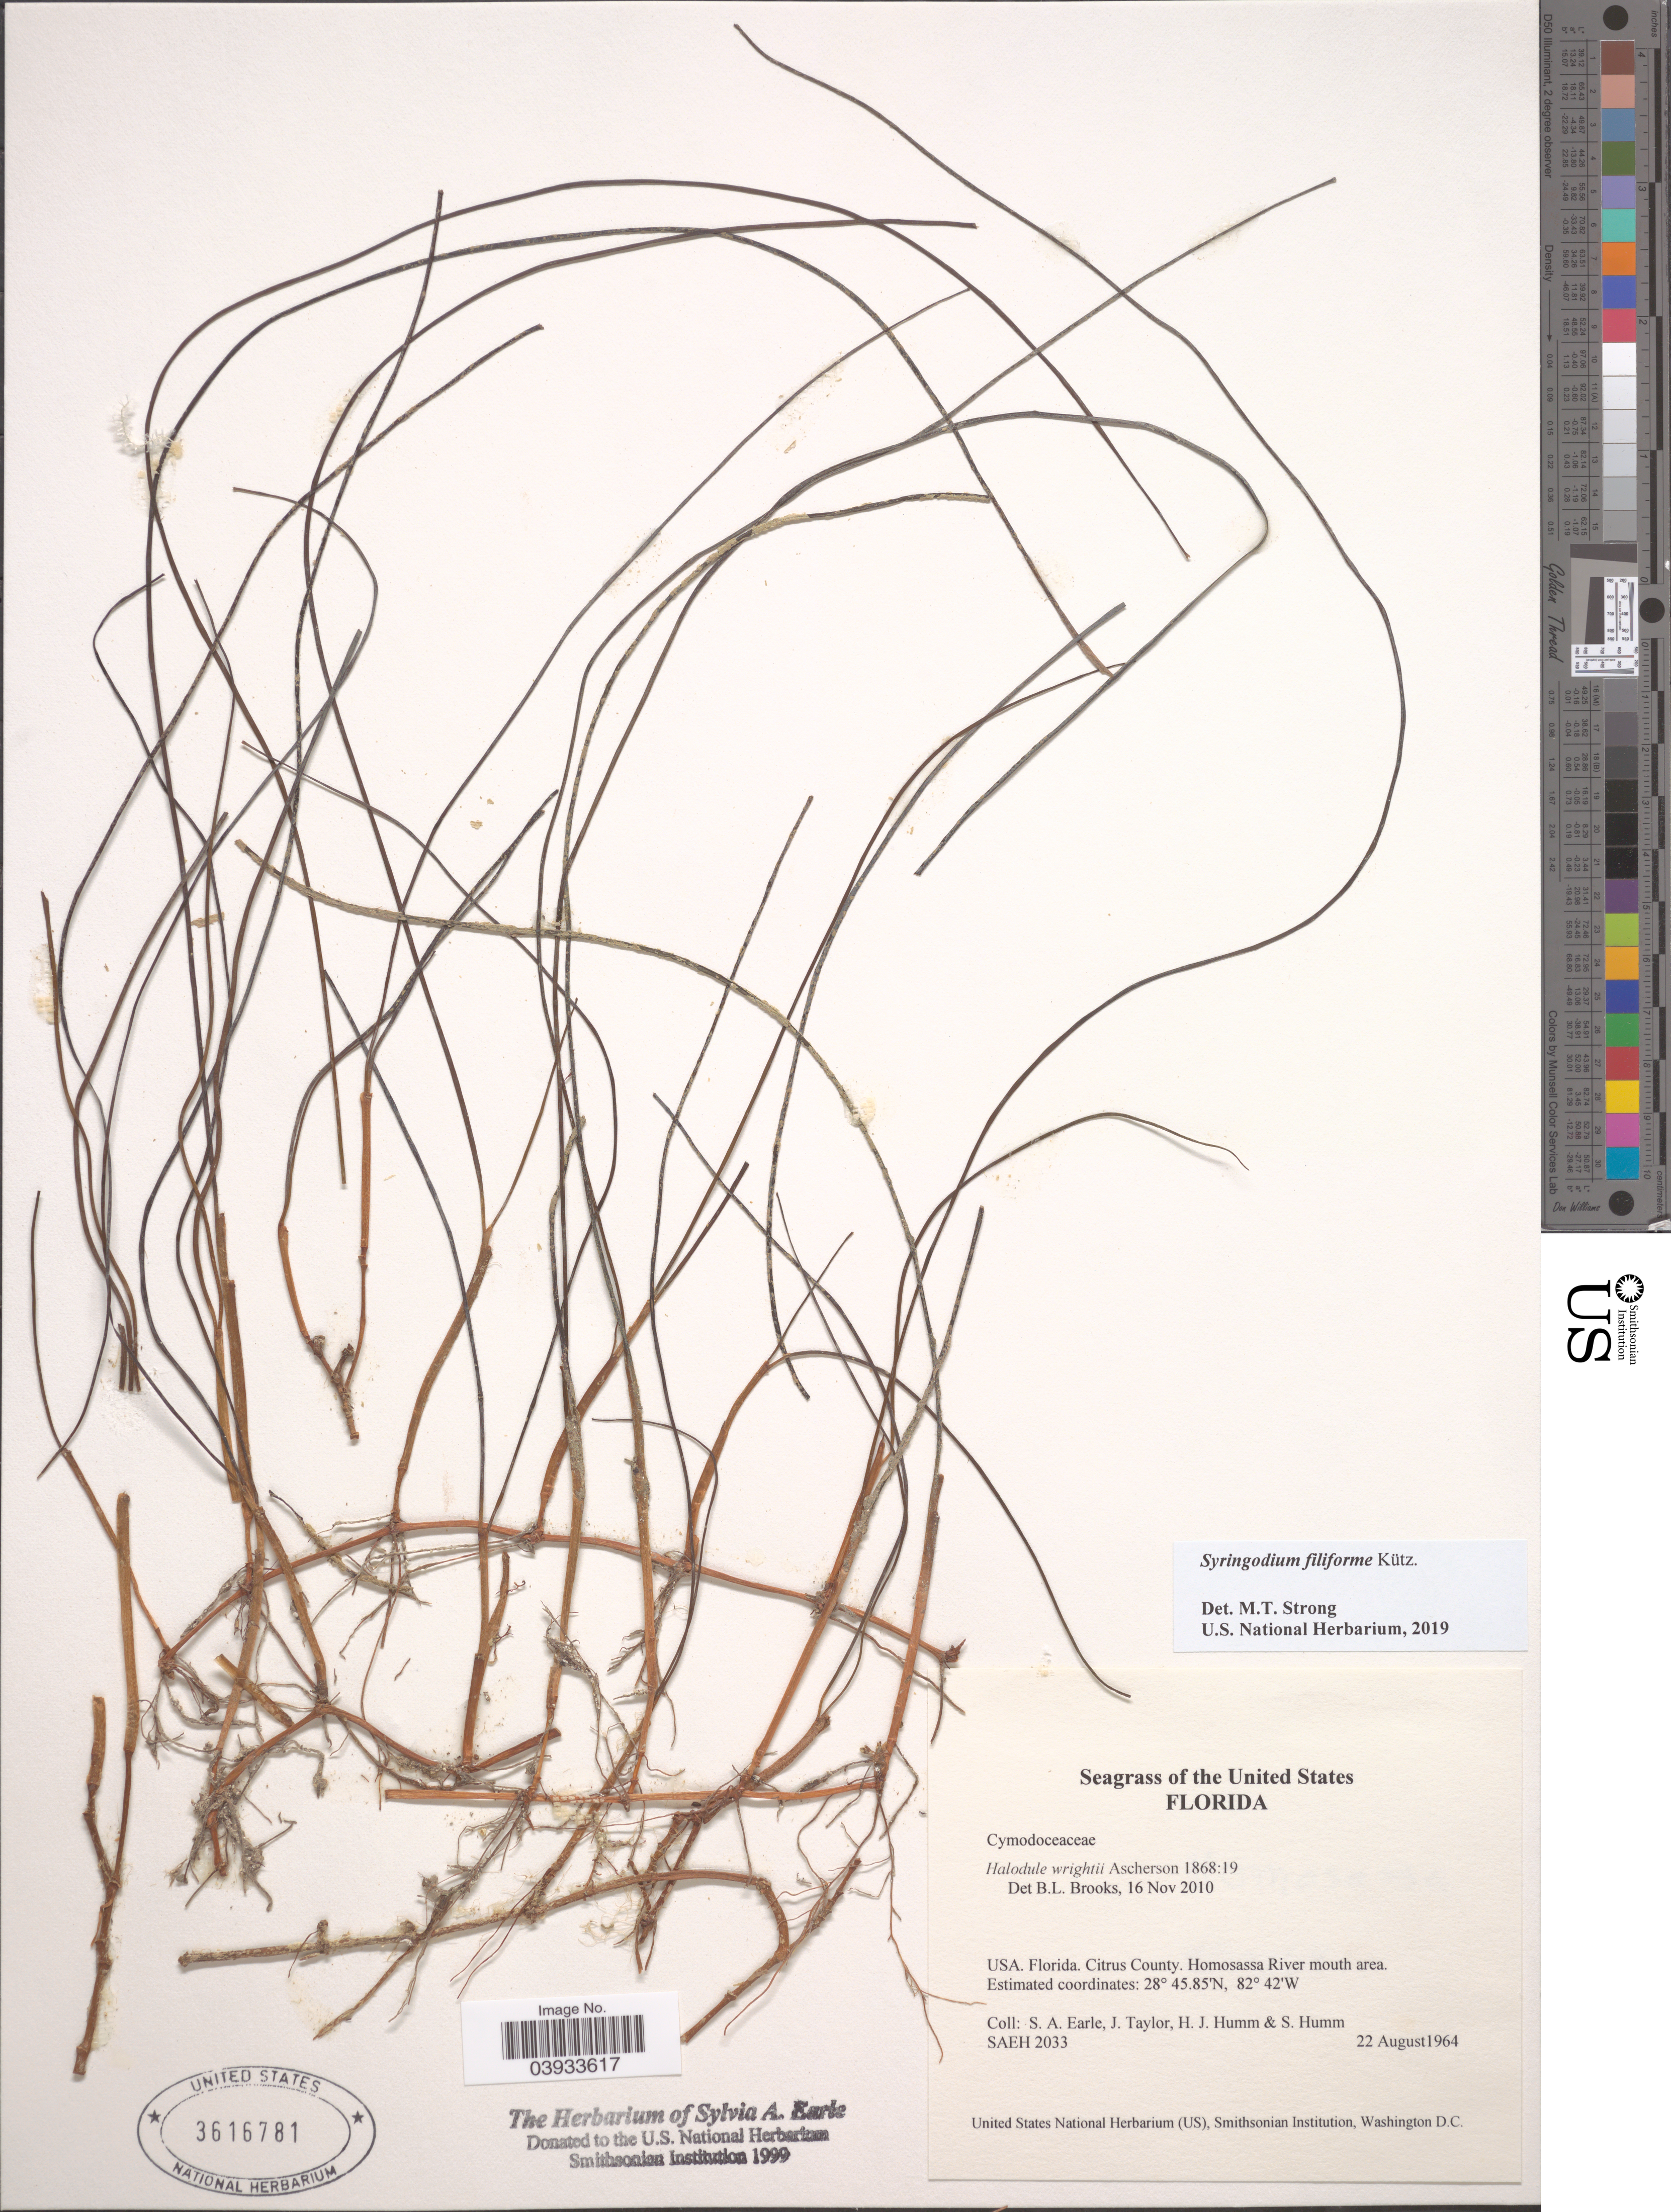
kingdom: Plantae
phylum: Tracheophyta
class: Liliopsida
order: Alismatales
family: Cymodoceaceae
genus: Syringodium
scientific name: Syringodium filiforme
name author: Kütz.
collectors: S. A. Earle, J. Taylor, H. J. Humm & S. Humm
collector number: SAEH2033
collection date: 1964-08-22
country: United States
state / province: Florida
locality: Citrus County. Homosassa River mouth area.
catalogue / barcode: US 3616781